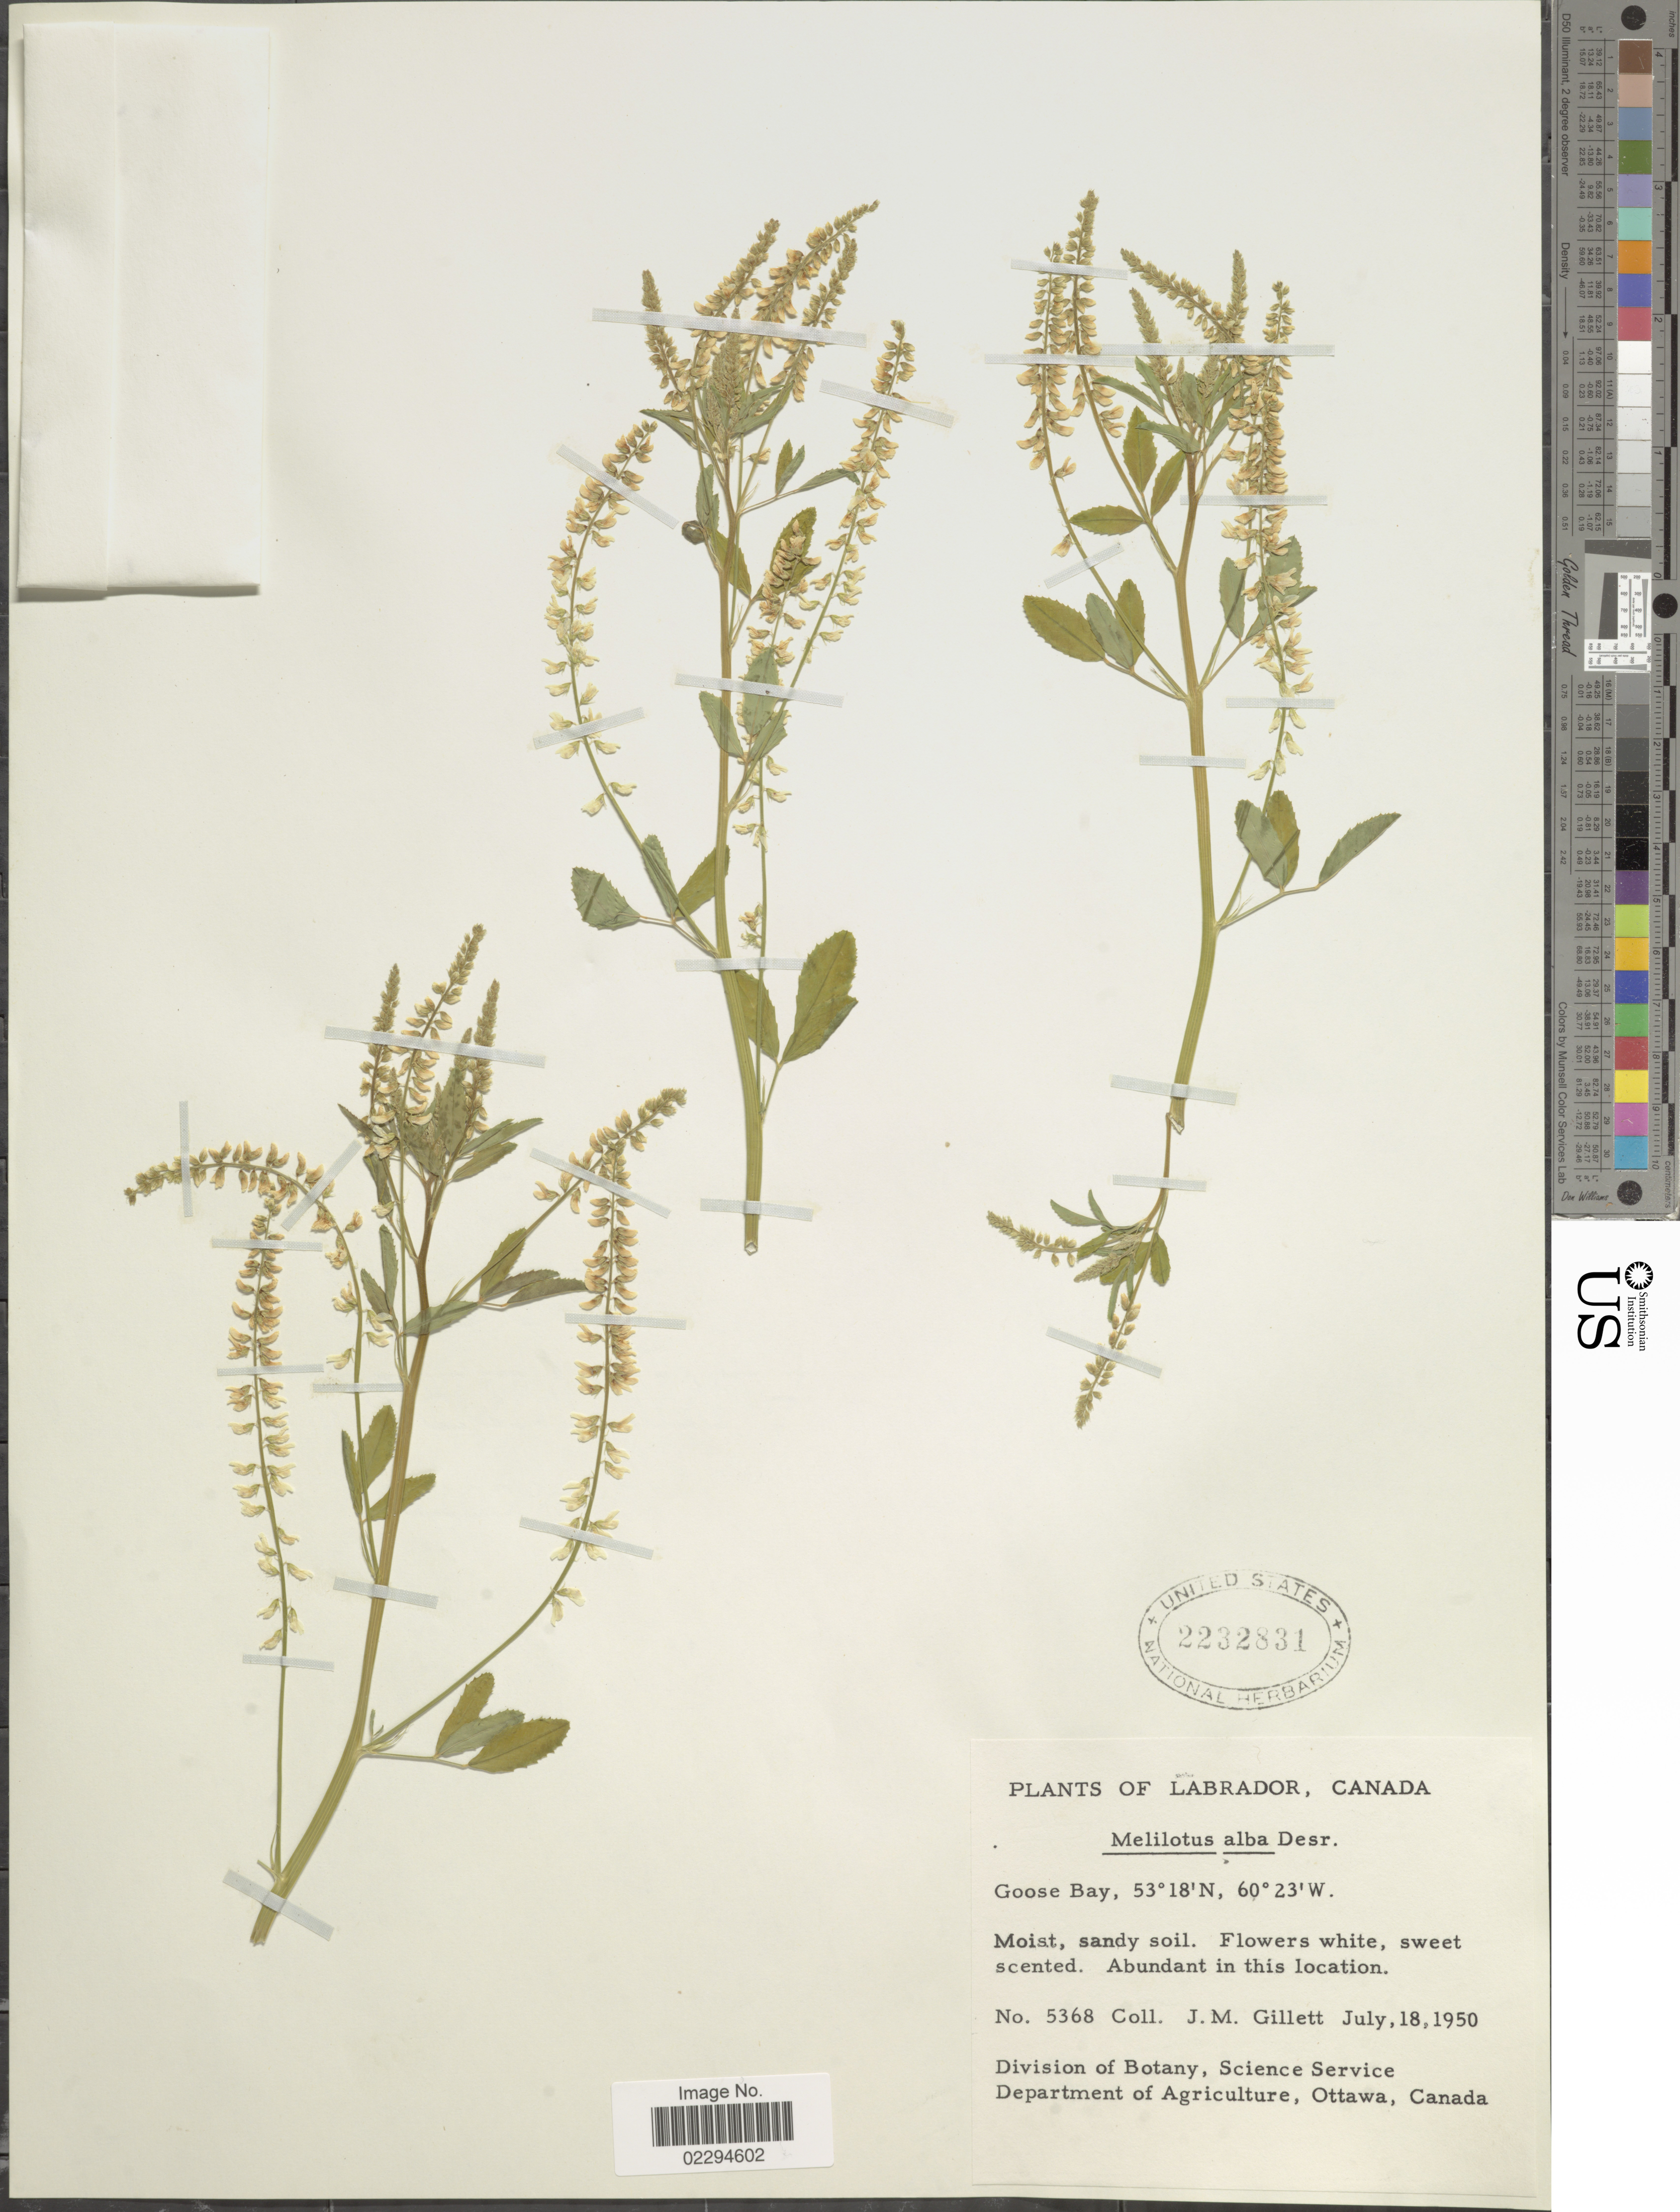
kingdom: Plantae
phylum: Tracheophyta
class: Magnoliopsida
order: Fabales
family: Fabaceae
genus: Melilotus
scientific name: Melilotus albus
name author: Medik.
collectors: J. M. Gillett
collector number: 5368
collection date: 1950-08-18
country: Canada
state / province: Newfoundland and Labrador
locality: Labrador. Goose Bay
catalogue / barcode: US 2232831